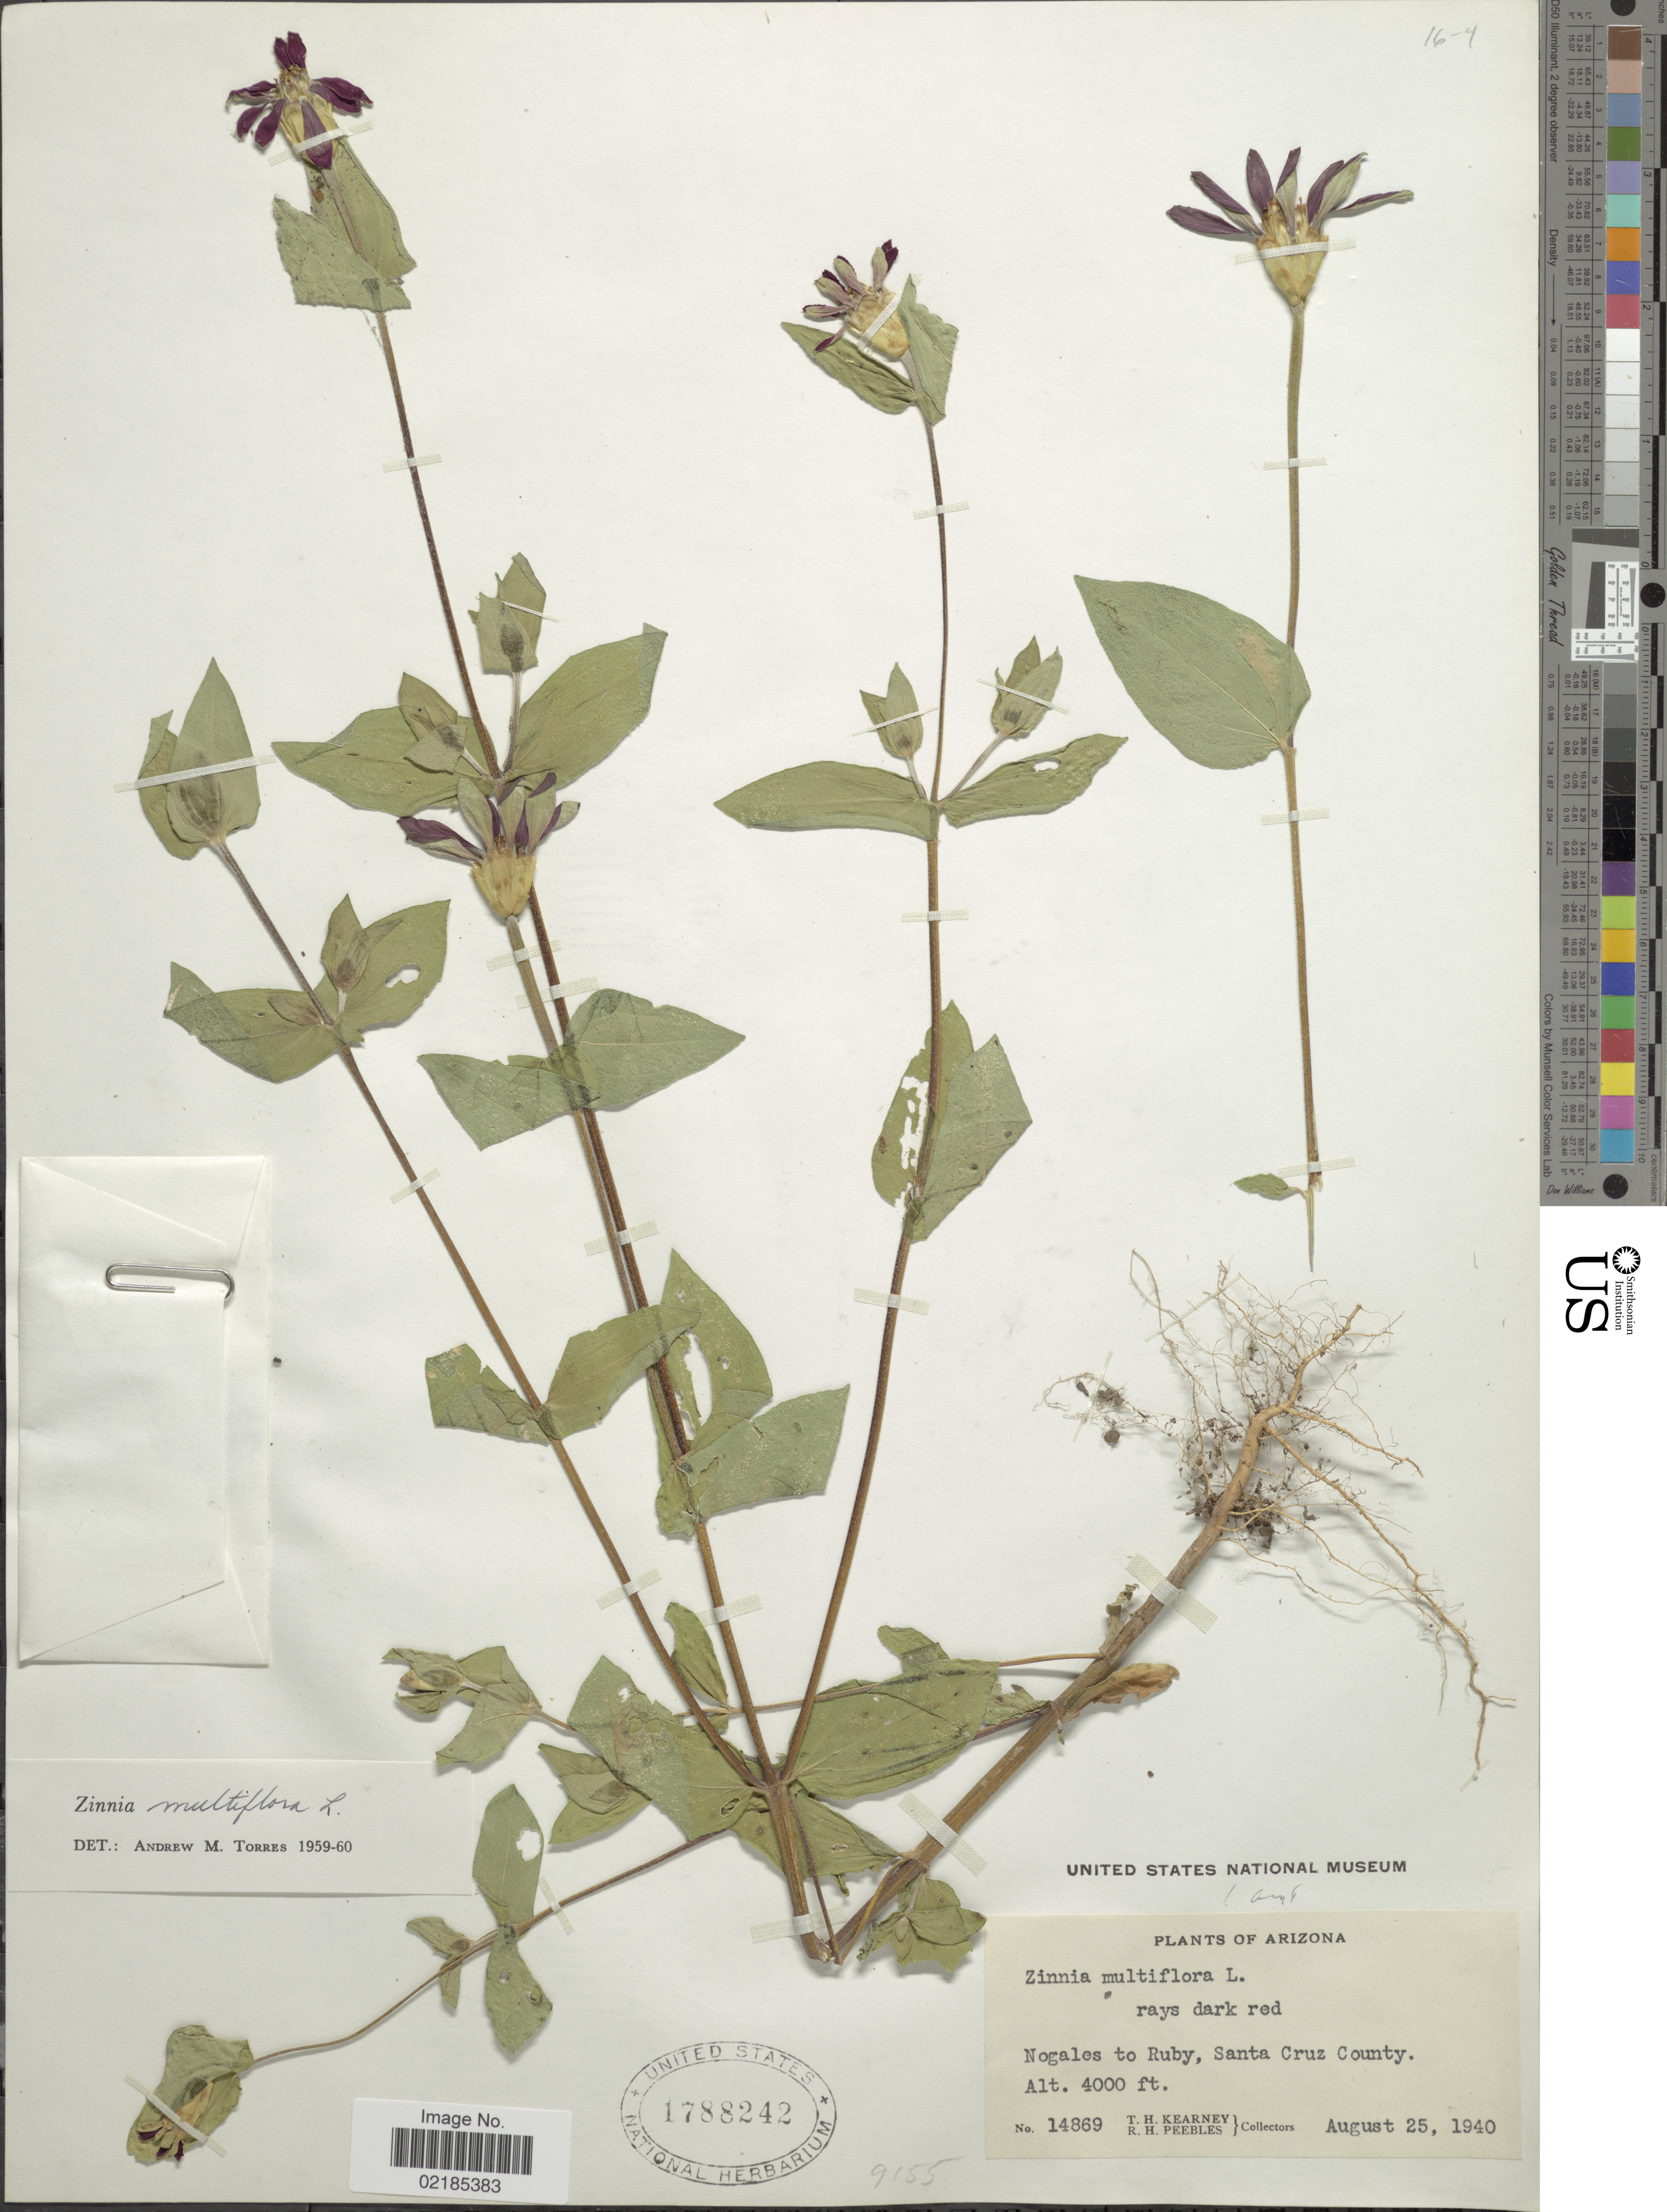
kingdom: Plantae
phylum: Tracheophyta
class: Magnoliopsida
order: Asterales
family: Asteraceae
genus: Zinnia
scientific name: Zinnia multiflora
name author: L.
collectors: T. H. Kearney & R. H. Peebles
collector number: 14869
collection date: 1940-08-25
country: United States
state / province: Arizona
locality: Nogales to Ruby, Santa Cruz County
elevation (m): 1219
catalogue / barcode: US 1788242